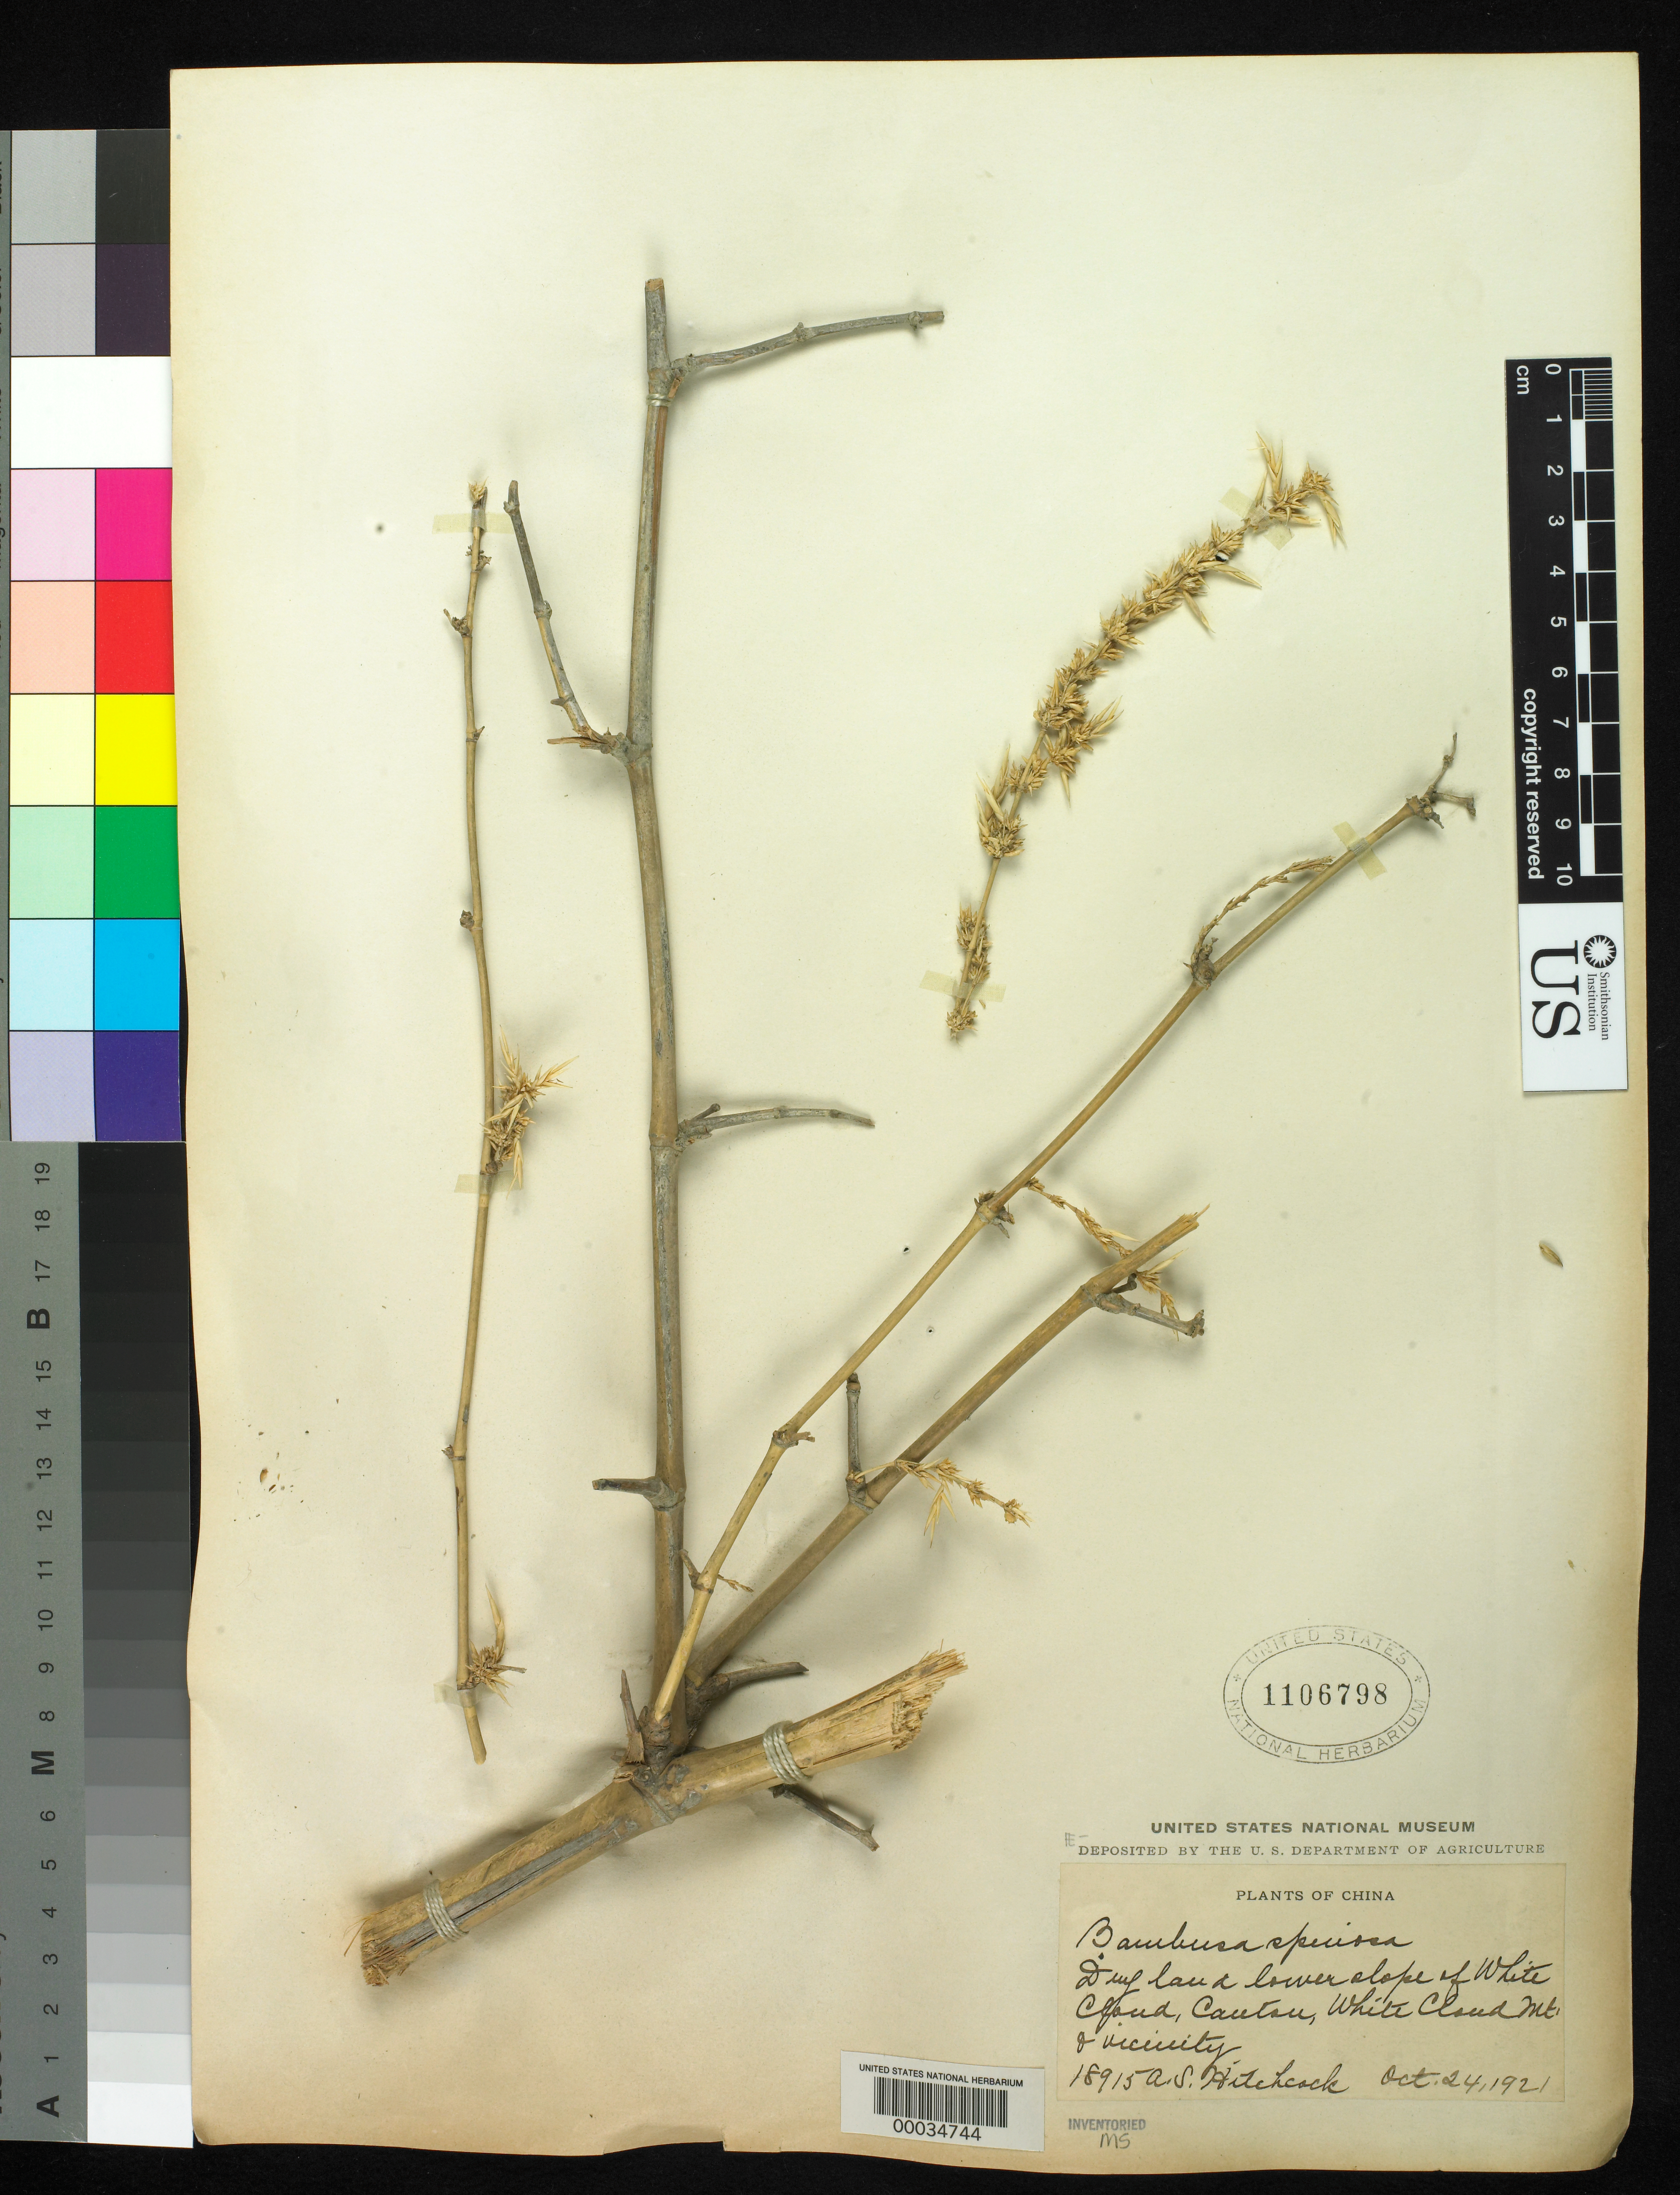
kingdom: Plantae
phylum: Tracheophyta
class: Liliopsida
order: Poales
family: Poaceae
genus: Bambusa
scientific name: Bambusa blumeana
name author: Schult. & Schult. f.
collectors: A. S. Hitchcock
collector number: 18915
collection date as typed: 24 Oct 1921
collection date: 1921-10-24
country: China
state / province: Guangdong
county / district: Guangzhou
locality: White cloud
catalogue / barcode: US 1106798